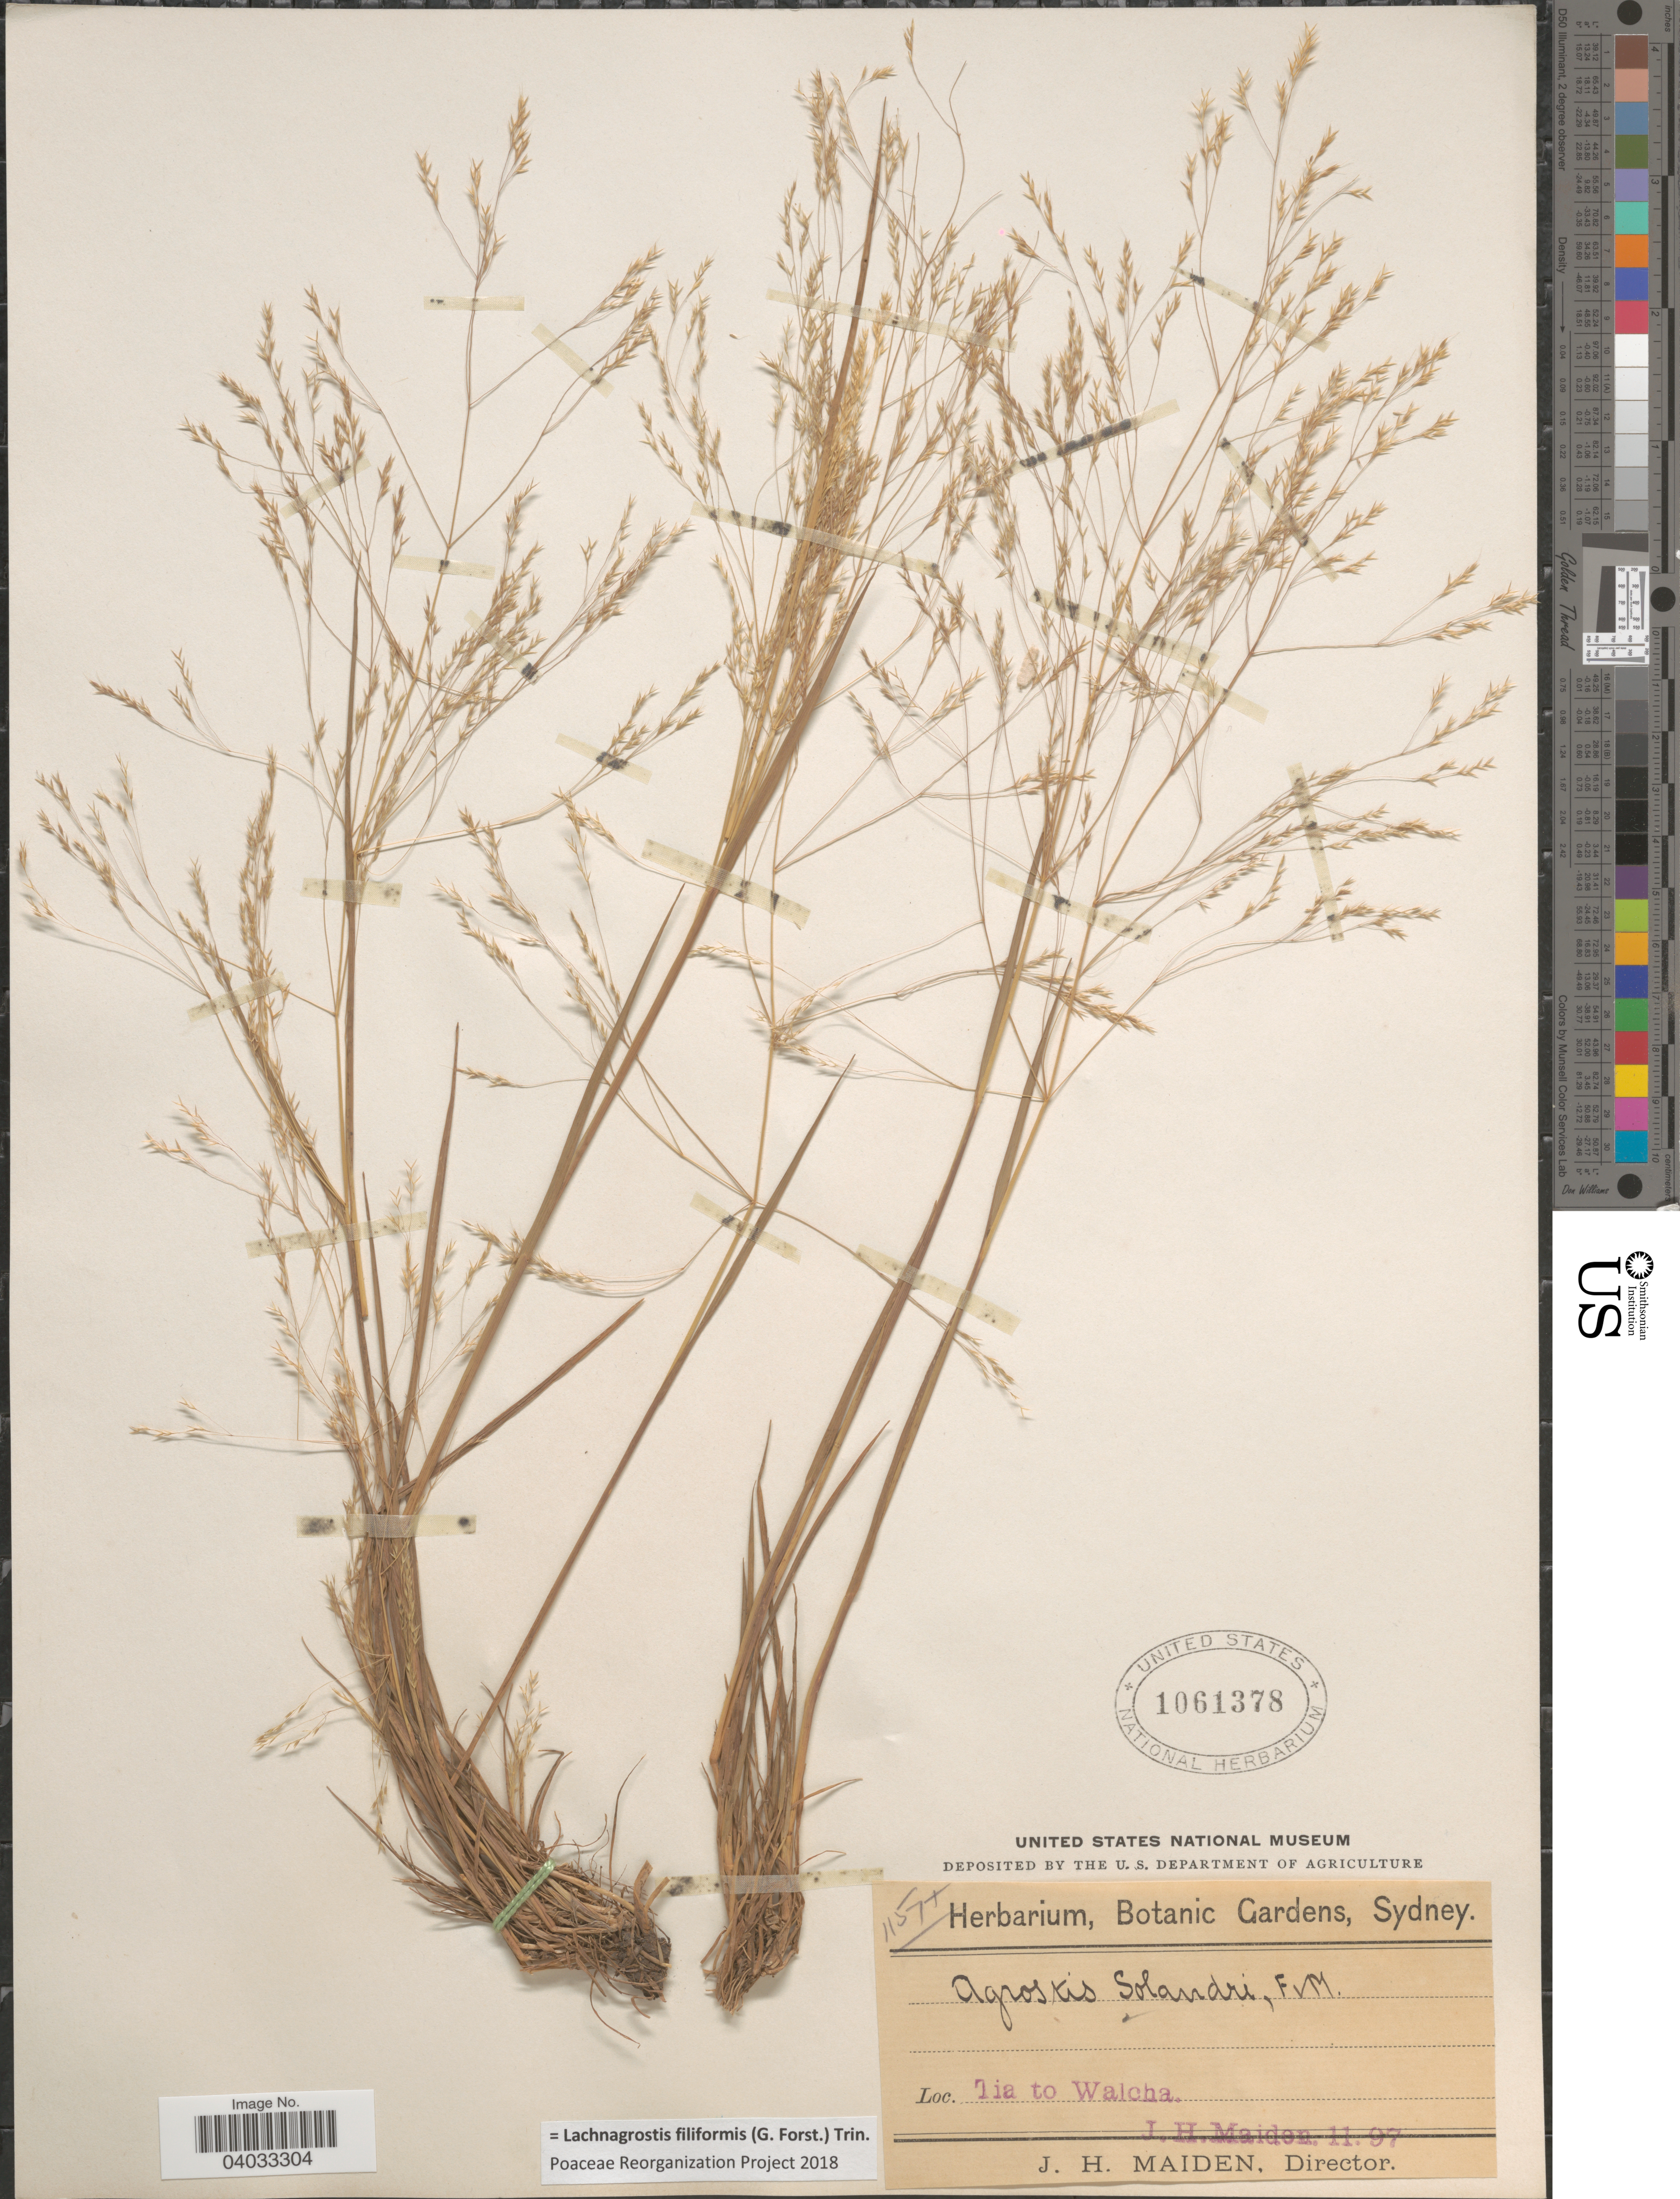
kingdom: Plantae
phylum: Tracheophyta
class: Liliopsida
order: Poales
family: Poaceae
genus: Lachnagrostis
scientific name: Lachnagrostis filiformis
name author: (J.R. Forst.) Trin.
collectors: J. Maiden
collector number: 11574*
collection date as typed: Transcribed d/m/y: /11/97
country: Australia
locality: Tia to Walcha.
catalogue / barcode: US 1061378